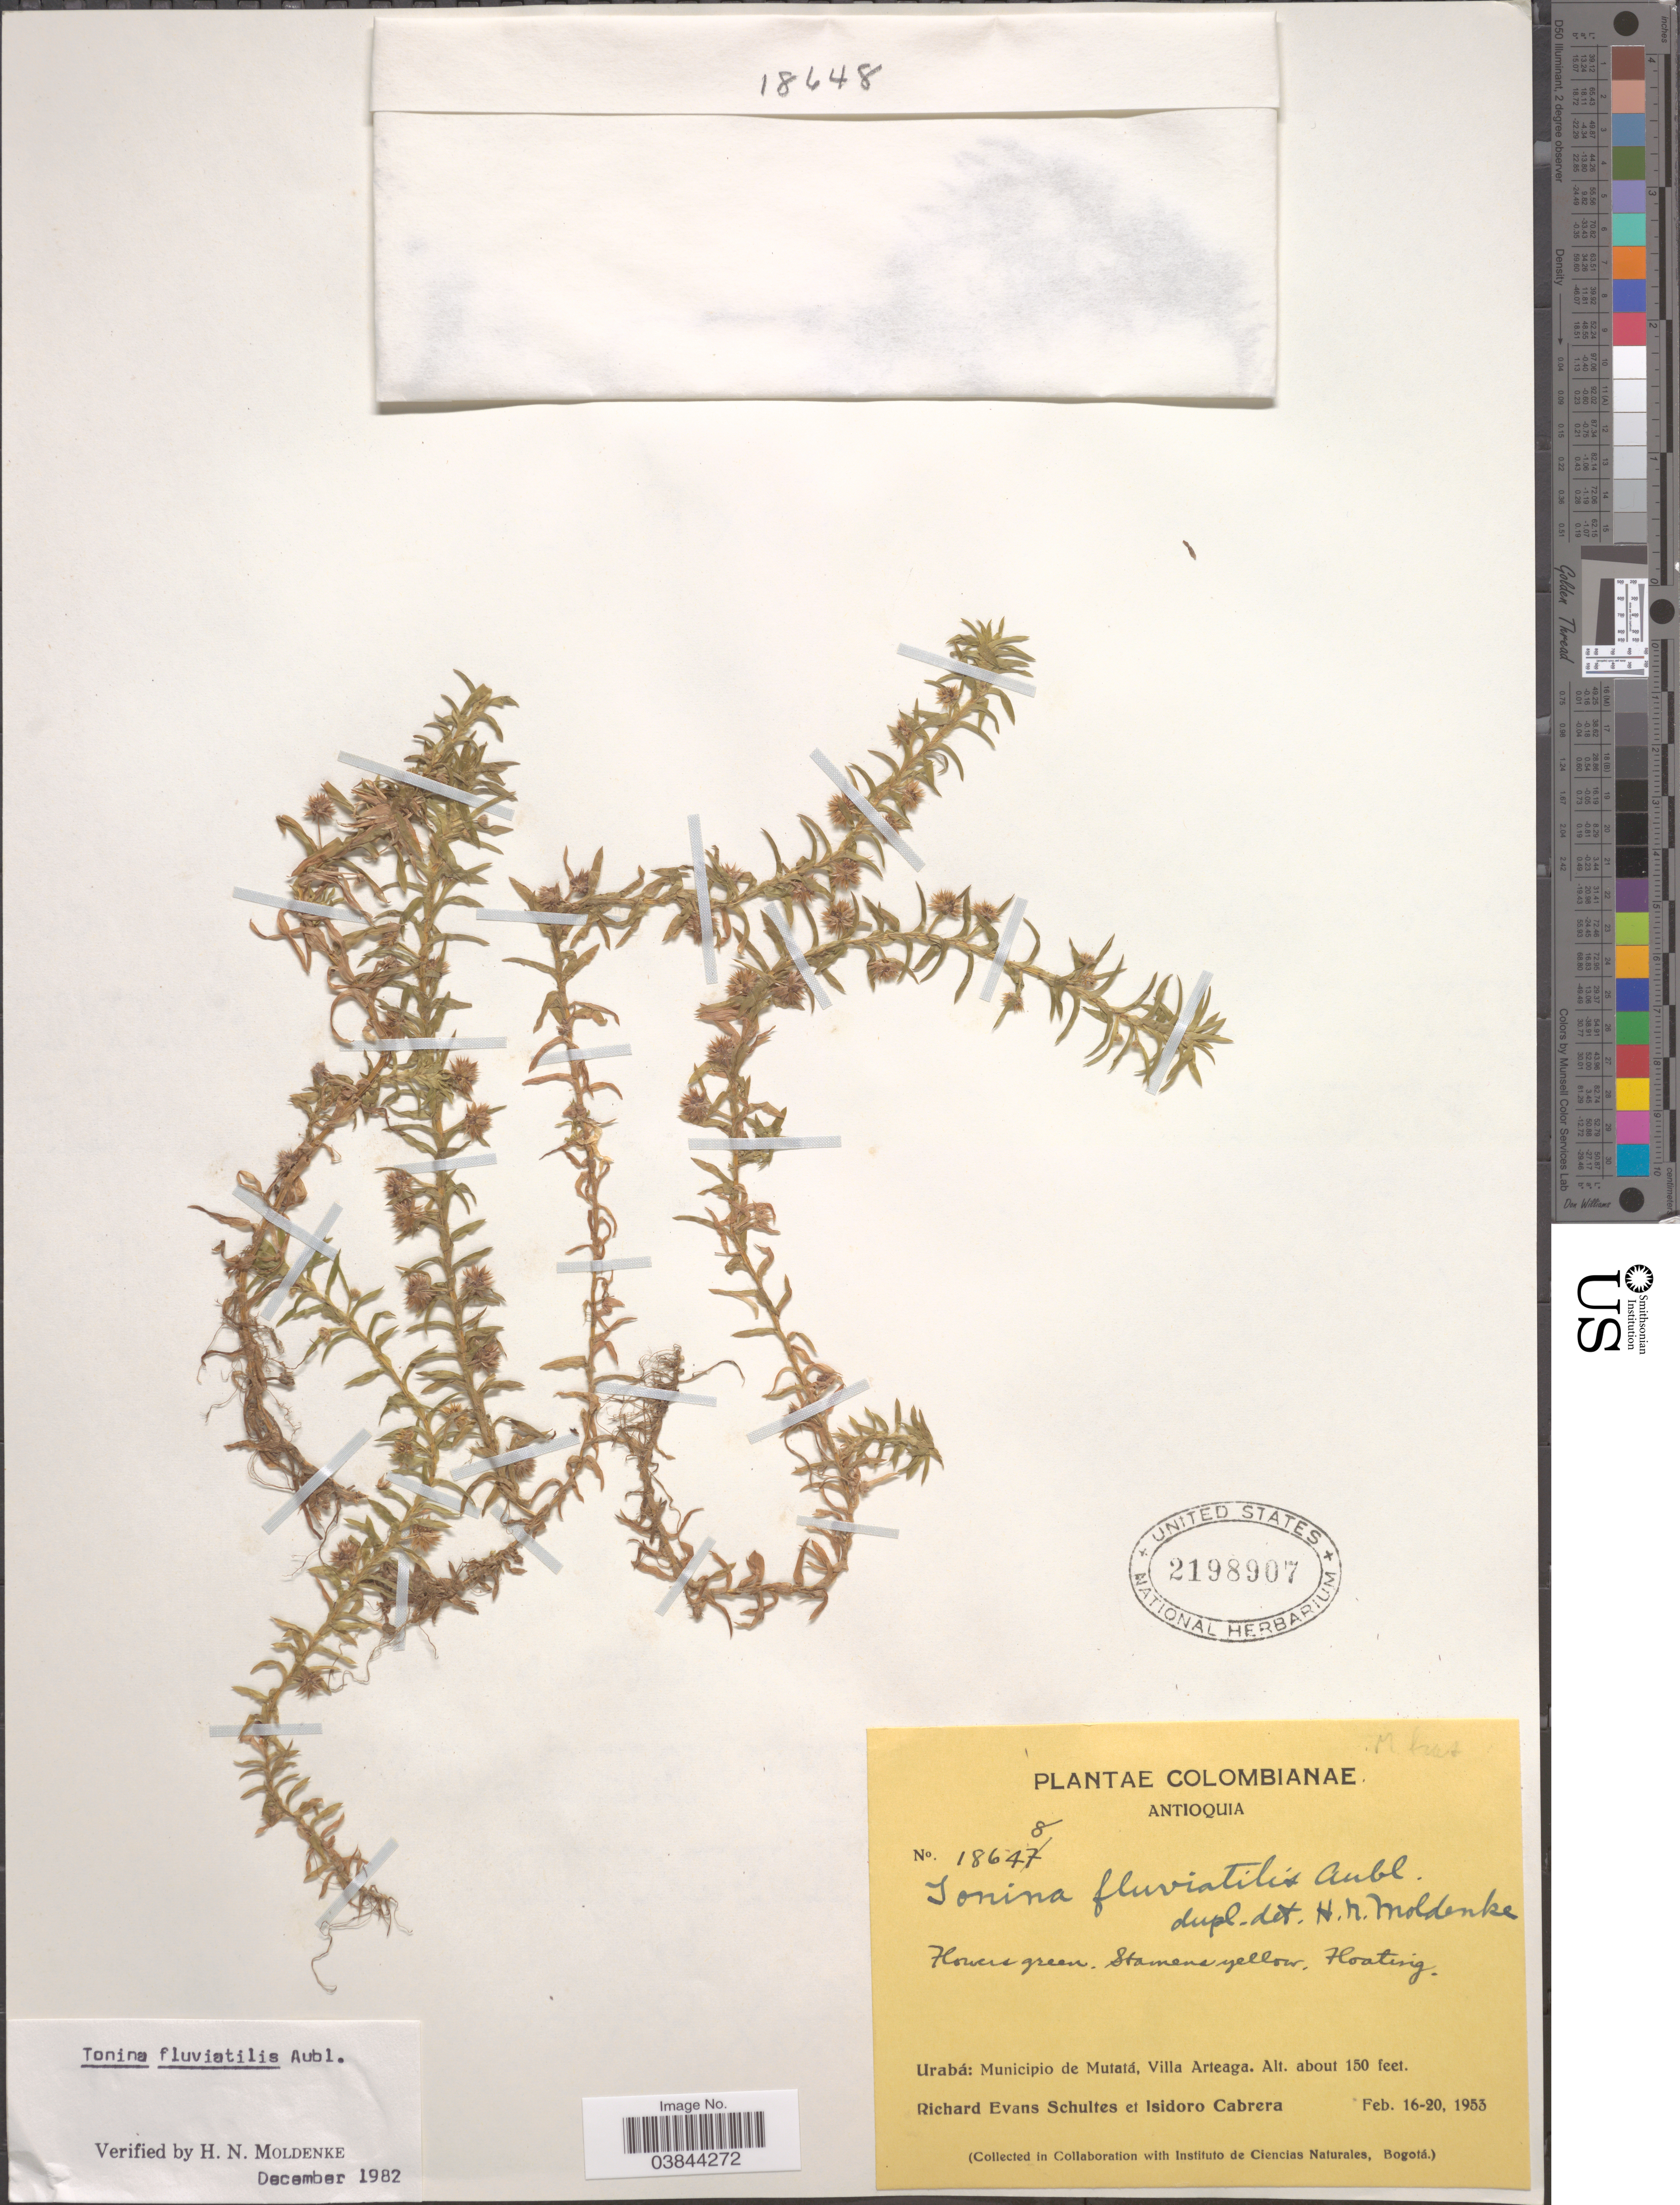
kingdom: Plantae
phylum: Tracheophyta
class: Liliopsida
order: Poales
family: Eriocaulaceae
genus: Tonina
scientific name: Tonina fluviatilis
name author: Aubl.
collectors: R. E. Schultes & I. Cabrera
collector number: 18648*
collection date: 1953-02-16/1953-02-20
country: Colombia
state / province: Antioquia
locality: Urabá: Municipio de Mutatá, Villa Arteaga.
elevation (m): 46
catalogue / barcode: US 2198907